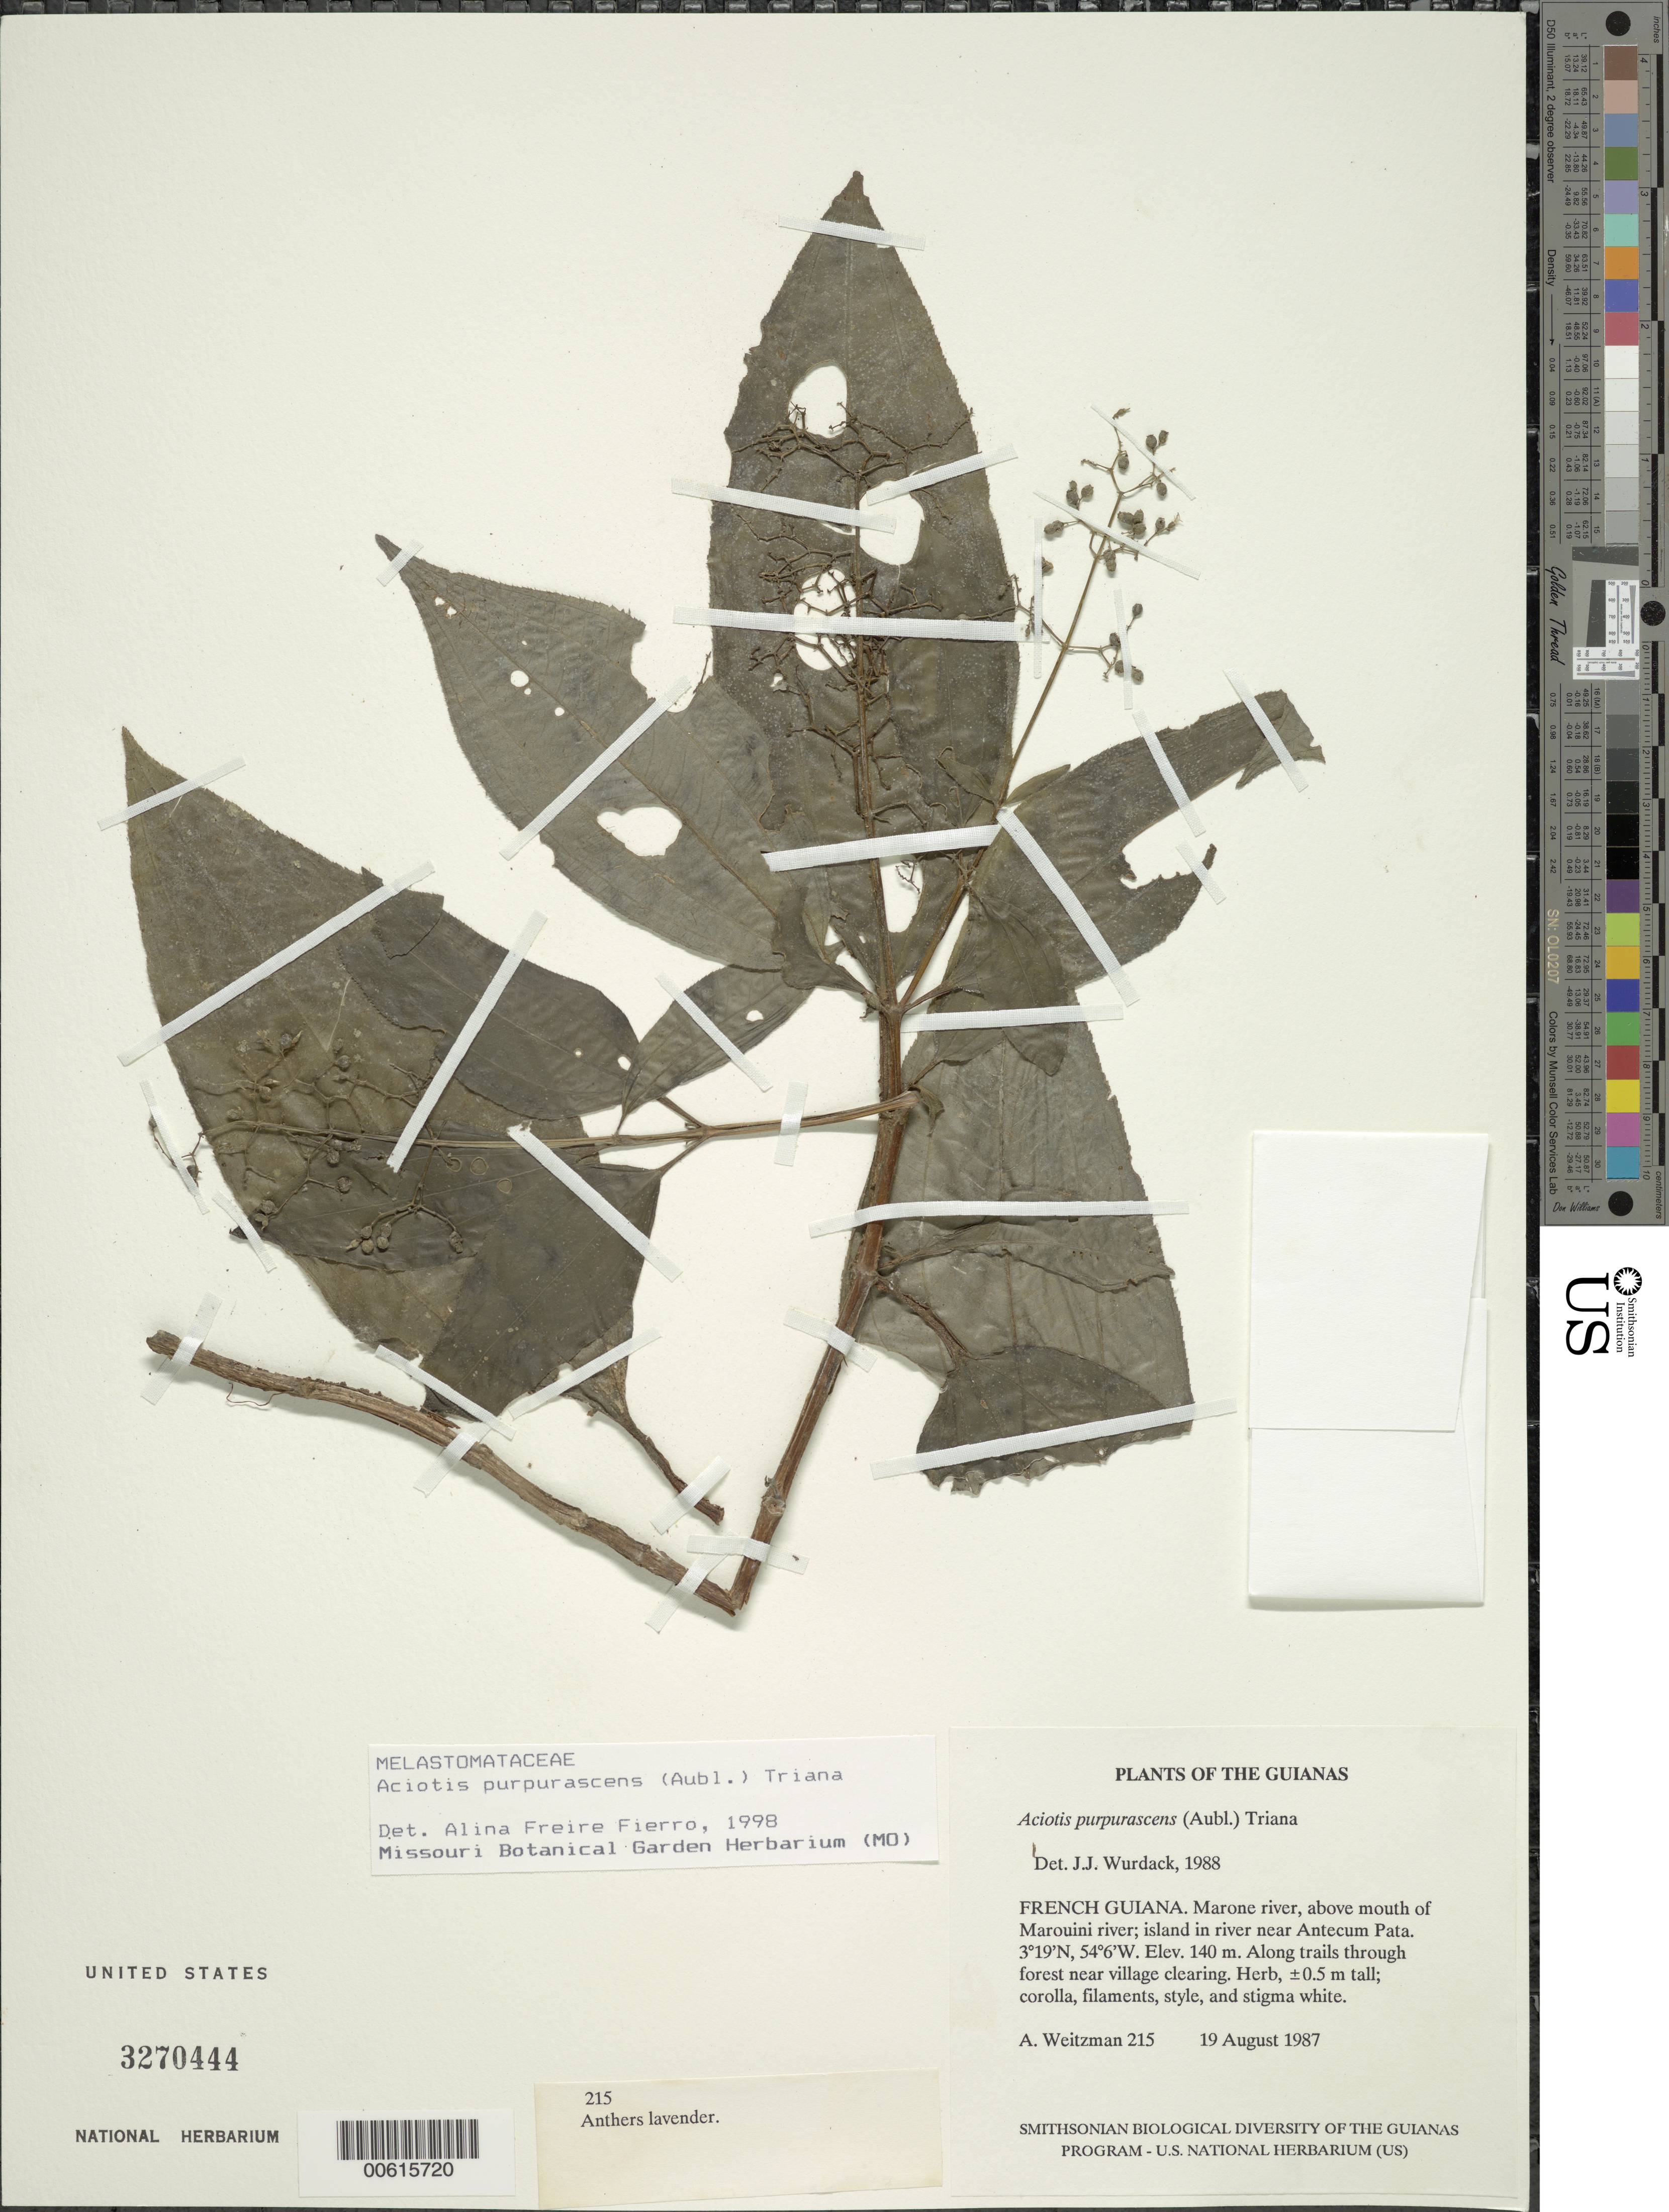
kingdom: Plantae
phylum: Tracheophyta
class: Magnoliopsida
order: Myrtales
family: Melastomataceae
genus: Aciotis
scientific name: Aciotis purpurascens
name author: (Aubl.) Triana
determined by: Wurdack, John J., (US), US (UNITED STATES)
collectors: A. L. Weitzman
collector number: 215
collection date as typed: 19 August 1987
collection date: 1987-08-19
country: French Guiana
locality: Maroni river, above mouth of Marouini river; island in river near Antecum Pata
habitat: Along trails through forest near village clearing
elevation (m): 140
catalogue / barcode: US 3270444